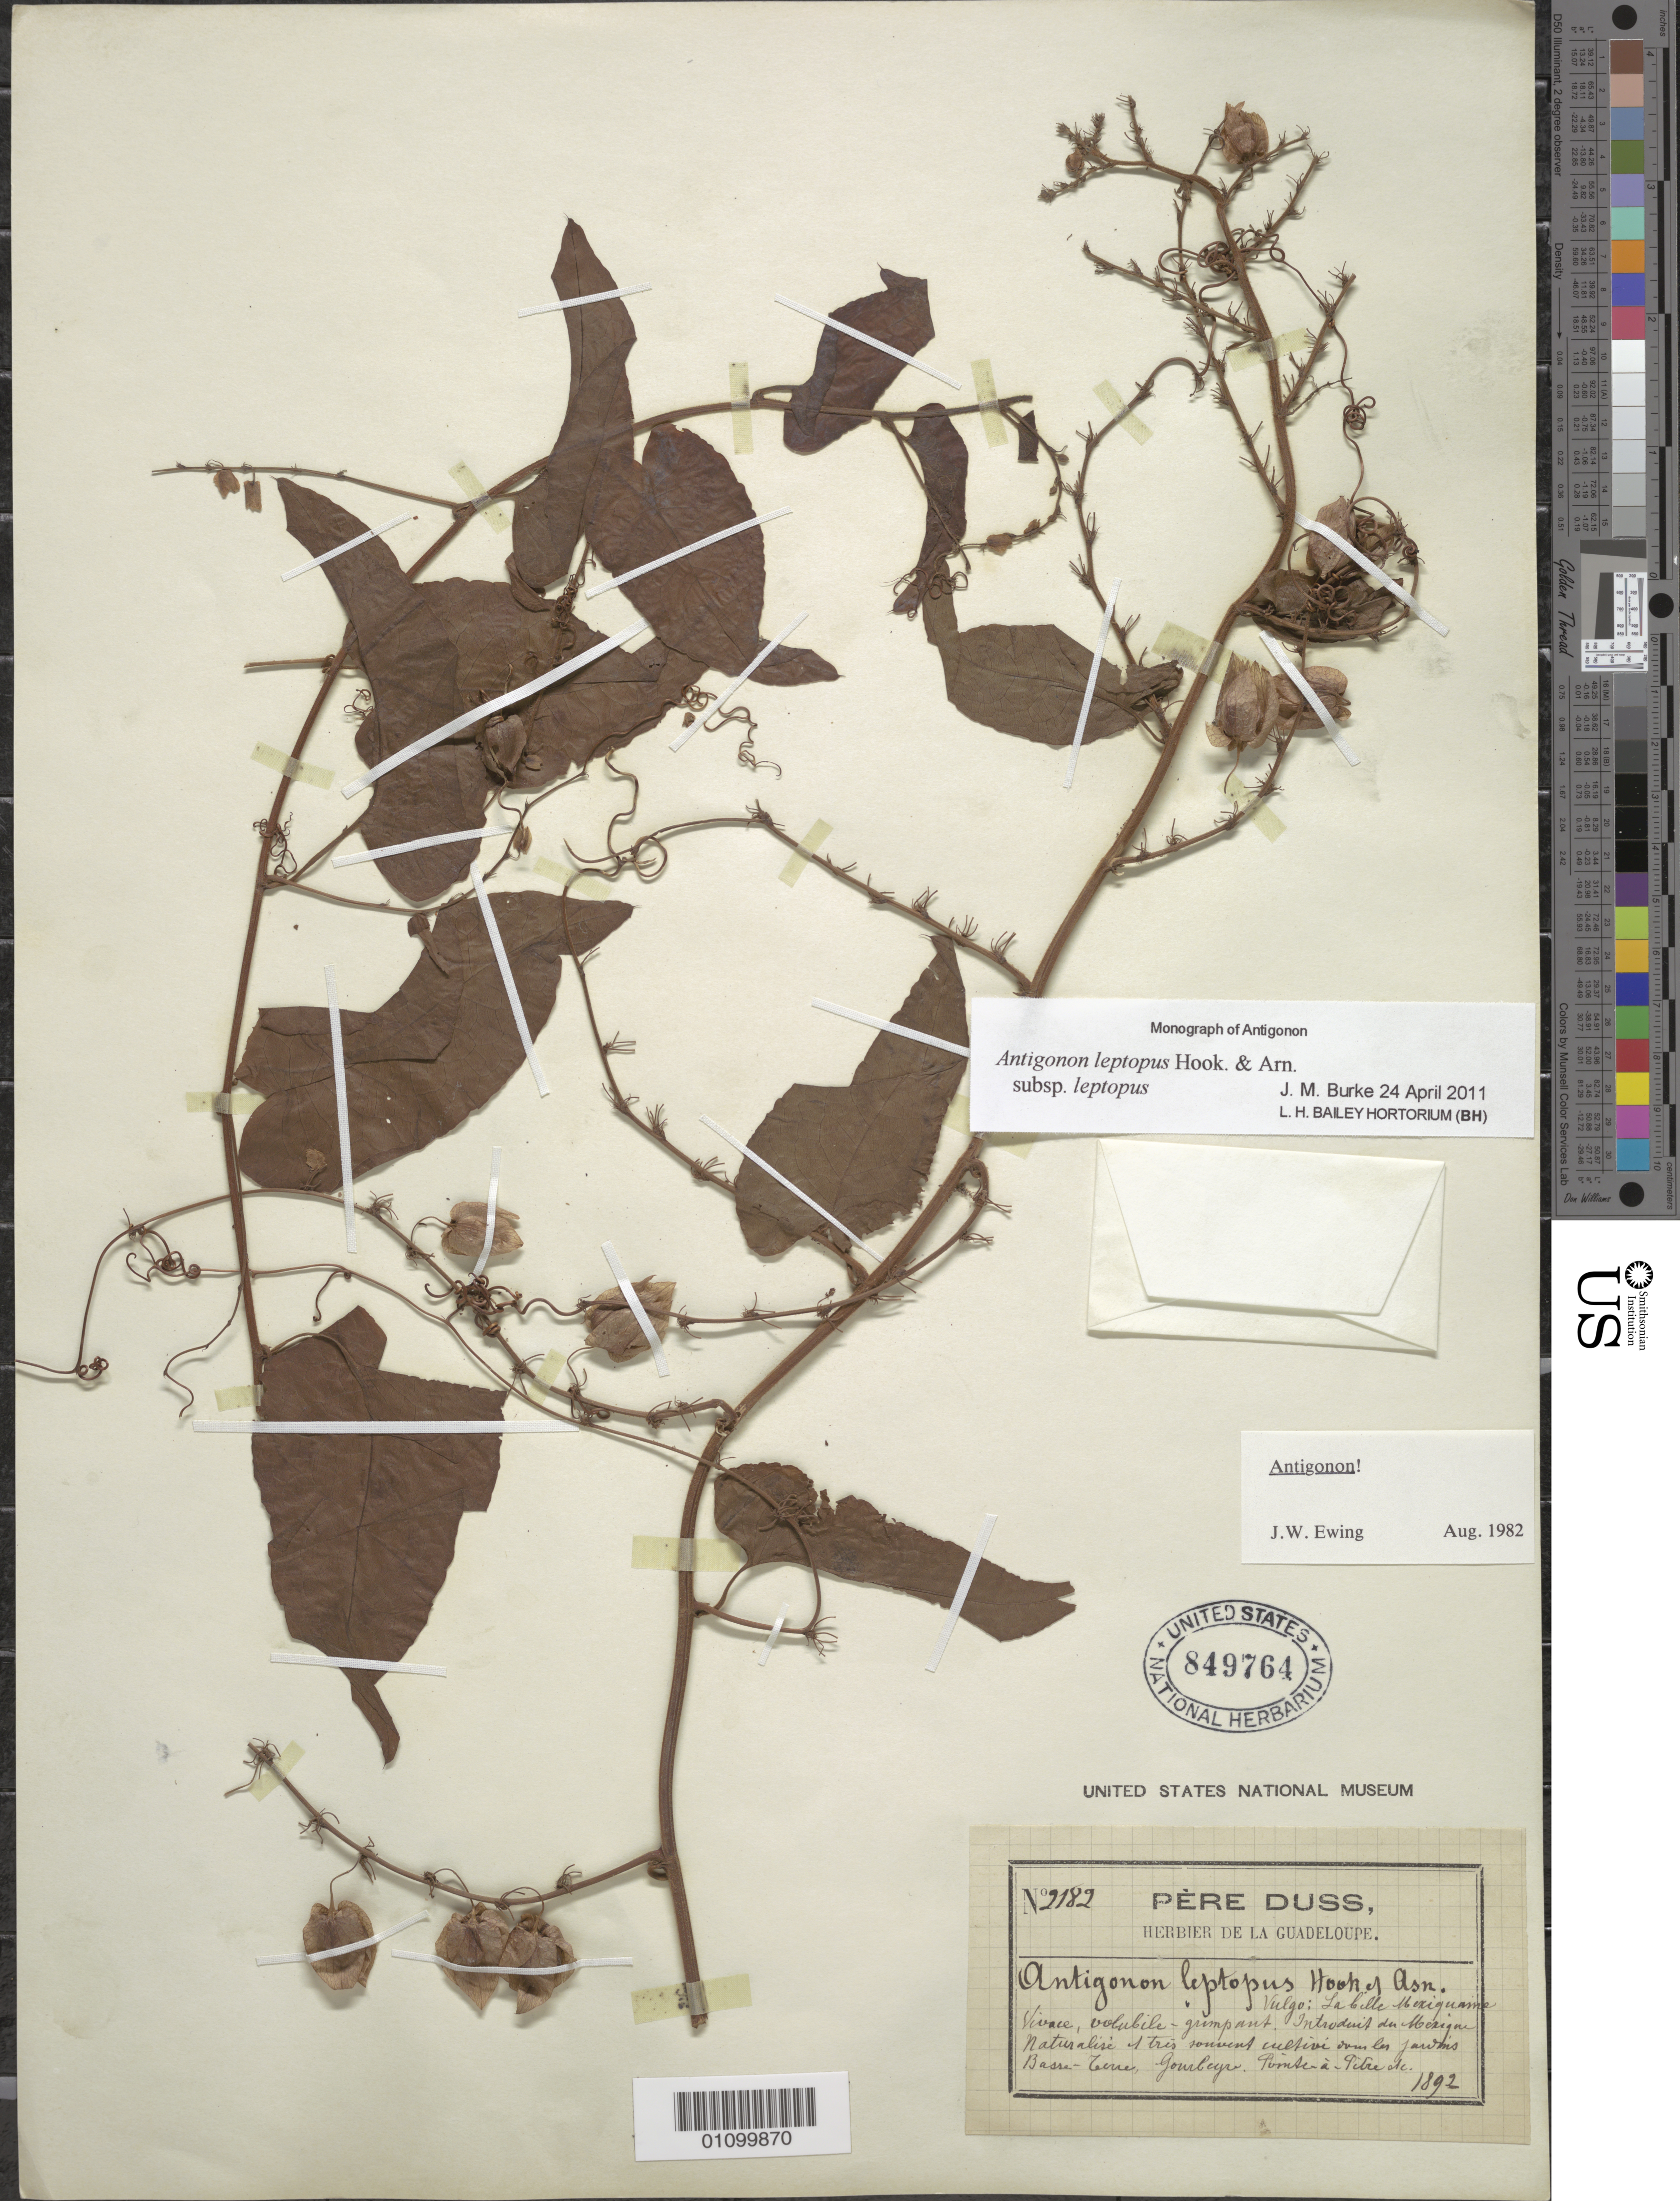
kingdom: Plantae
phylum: Tracheophyta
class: Magnoliopsida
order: Caryophyllales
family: Polygonaceae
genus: Antigonon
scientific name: Antigonon leptopus subsp. leptopus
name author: Hook. & Arn.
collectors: Père Duss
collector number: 2182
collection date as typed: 1892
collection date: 1892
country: Guadeloupe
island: Basse Terre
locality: Basse-Terre, gourleys,Torule a Tiludc.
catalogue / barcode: US 849764